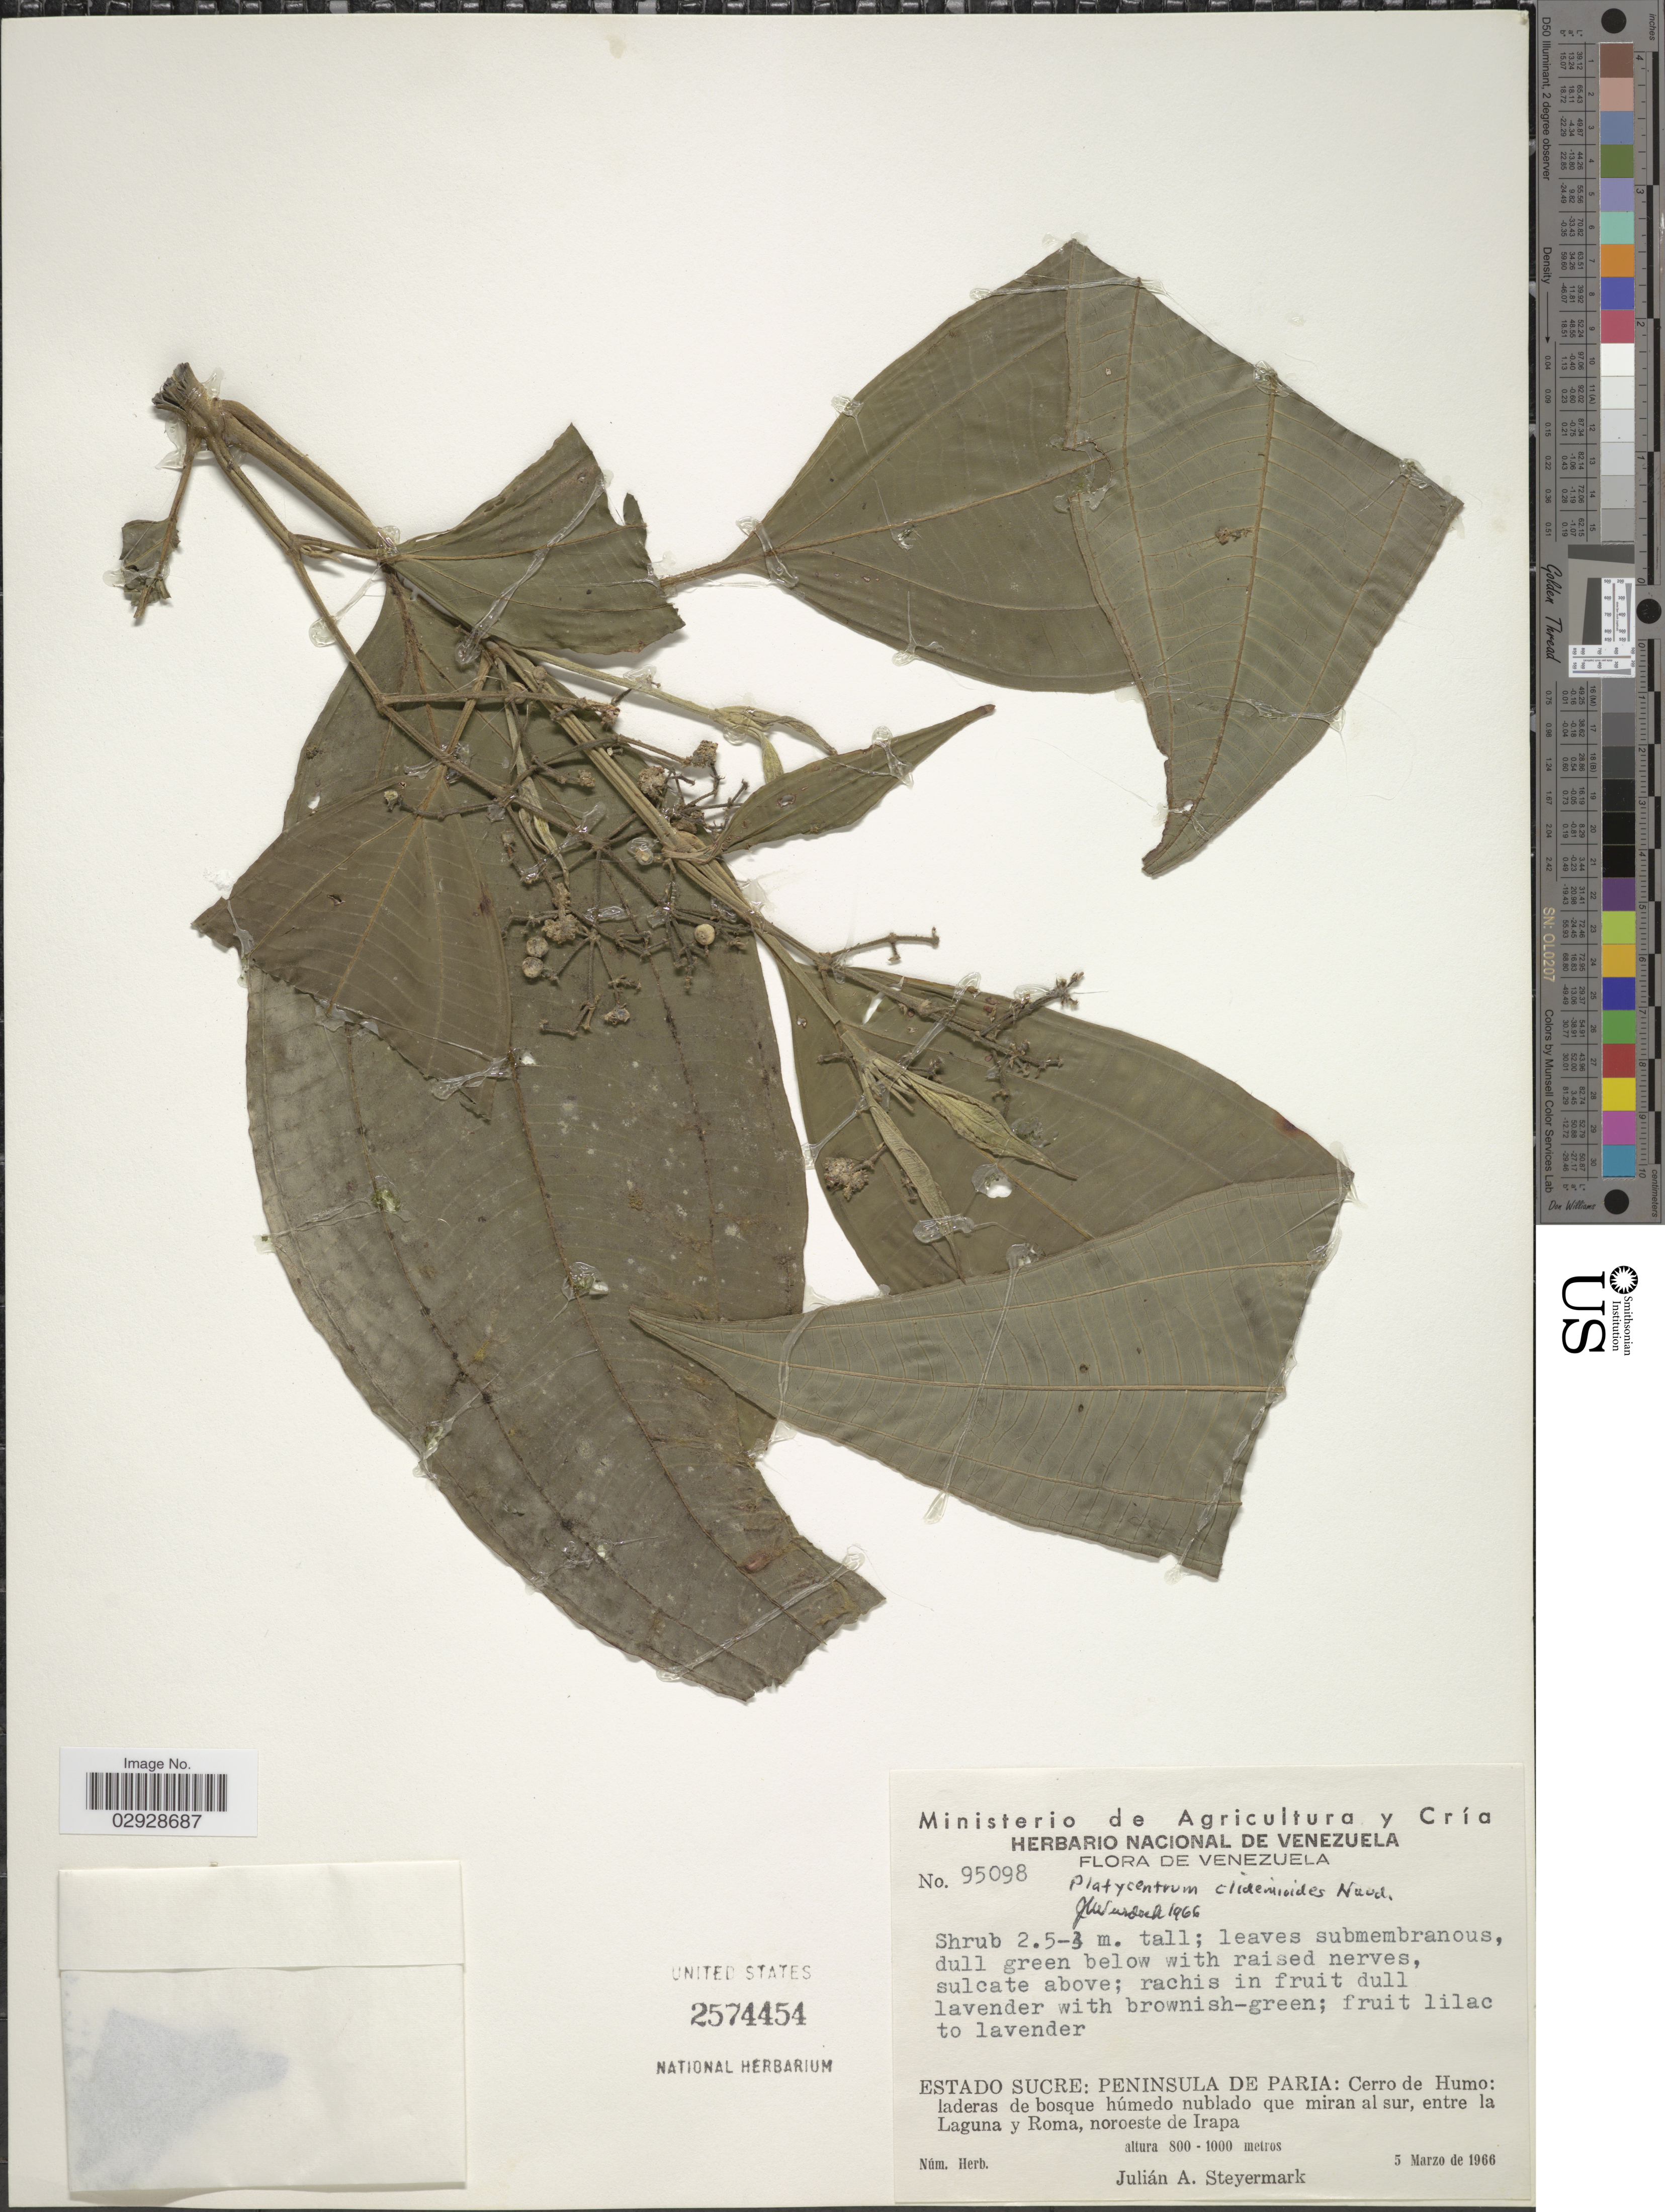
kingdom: Plantae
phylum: Tracheophyta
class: Magnoliopsida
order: Myrtales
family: Melastomataceae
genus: Leandra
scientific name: Leandra clidemioides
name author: (Naudin) Wurdack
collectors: J. Steyermark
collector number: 95098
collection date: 1966-03-05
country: Venezuela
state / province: Sucre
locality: Peninsula de Paria: Cerro de Humo: laderas de bosque húmedo nublado que miran al sur, entre la Laguna y Roma, noroeste de Irapa.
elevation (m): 800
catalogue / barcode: US 2574454